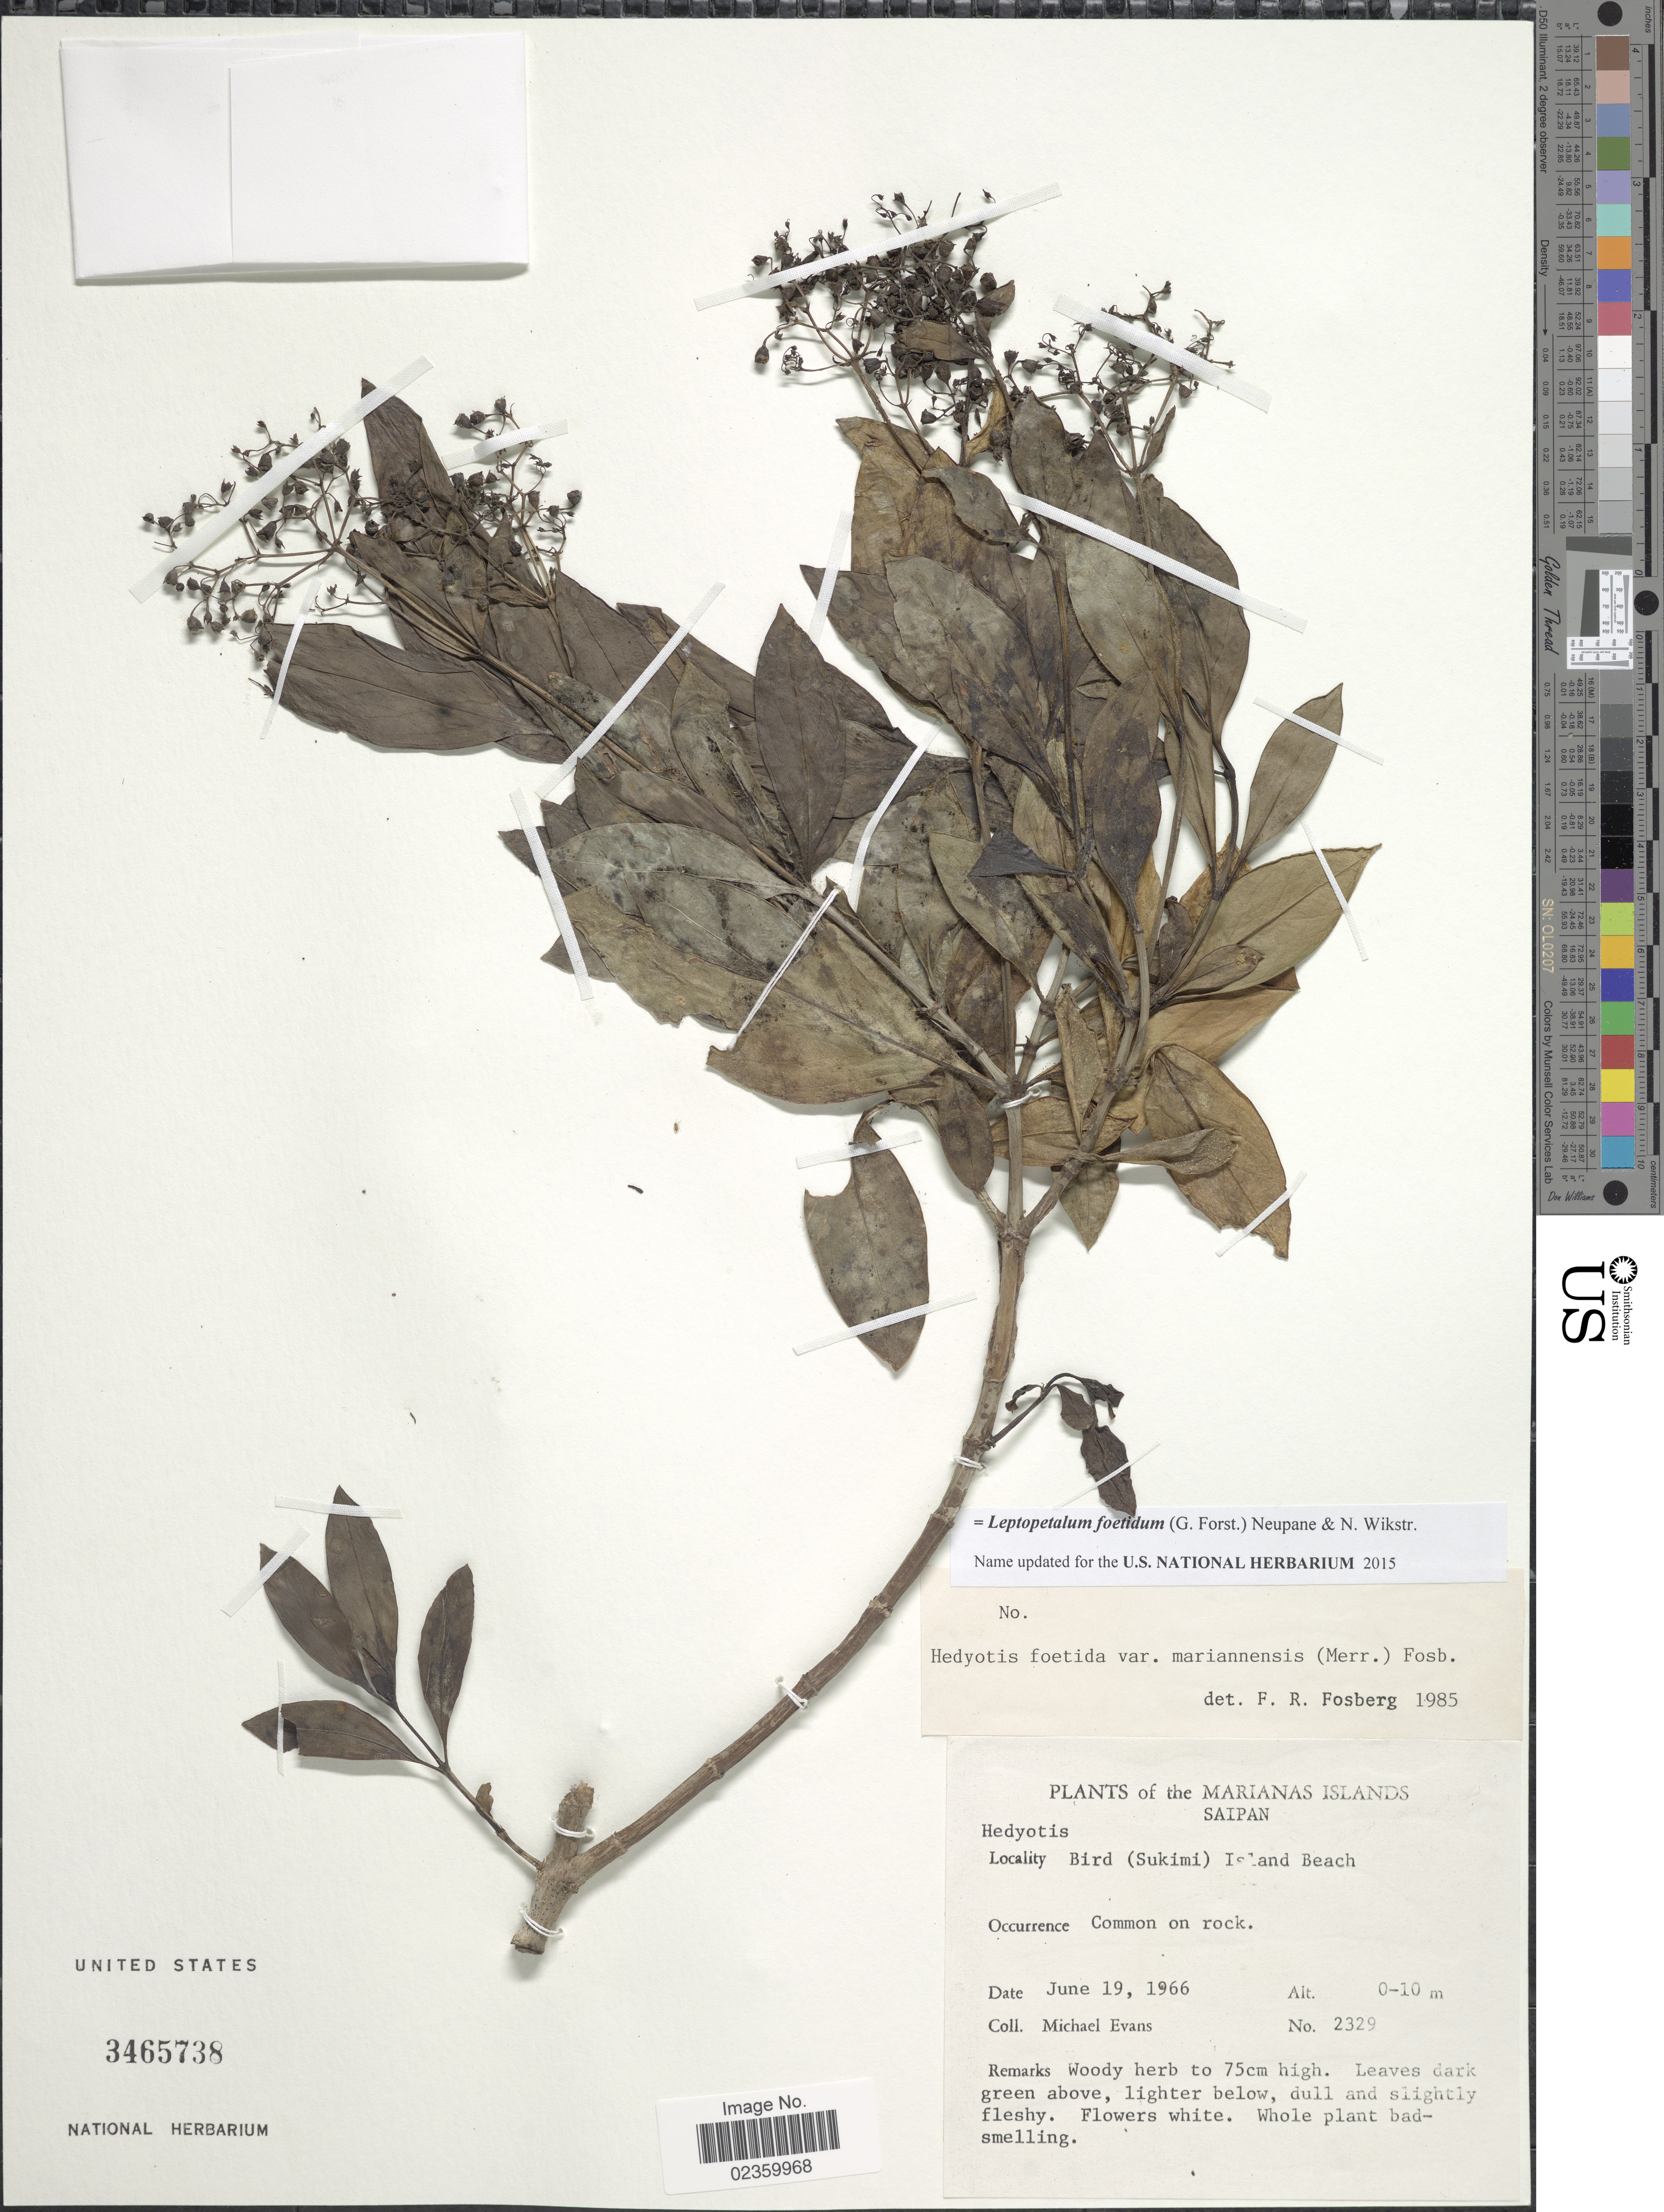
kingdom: Plantae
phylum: Tracheophyta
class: Magnoliopsida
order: Gentianales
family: Rubiaceae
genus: Leptopetalum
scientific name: Leptopetalum foetidum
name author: (G. Forst.) Neupane & N. Wikstr.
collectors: M. Evans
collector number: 2329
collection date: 1966-06-19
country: Northern Mariana Islands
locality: The Mariana Islands, Saipan. Bird (Sukimi) Island Beach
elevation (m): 0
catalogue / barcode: US 3465738